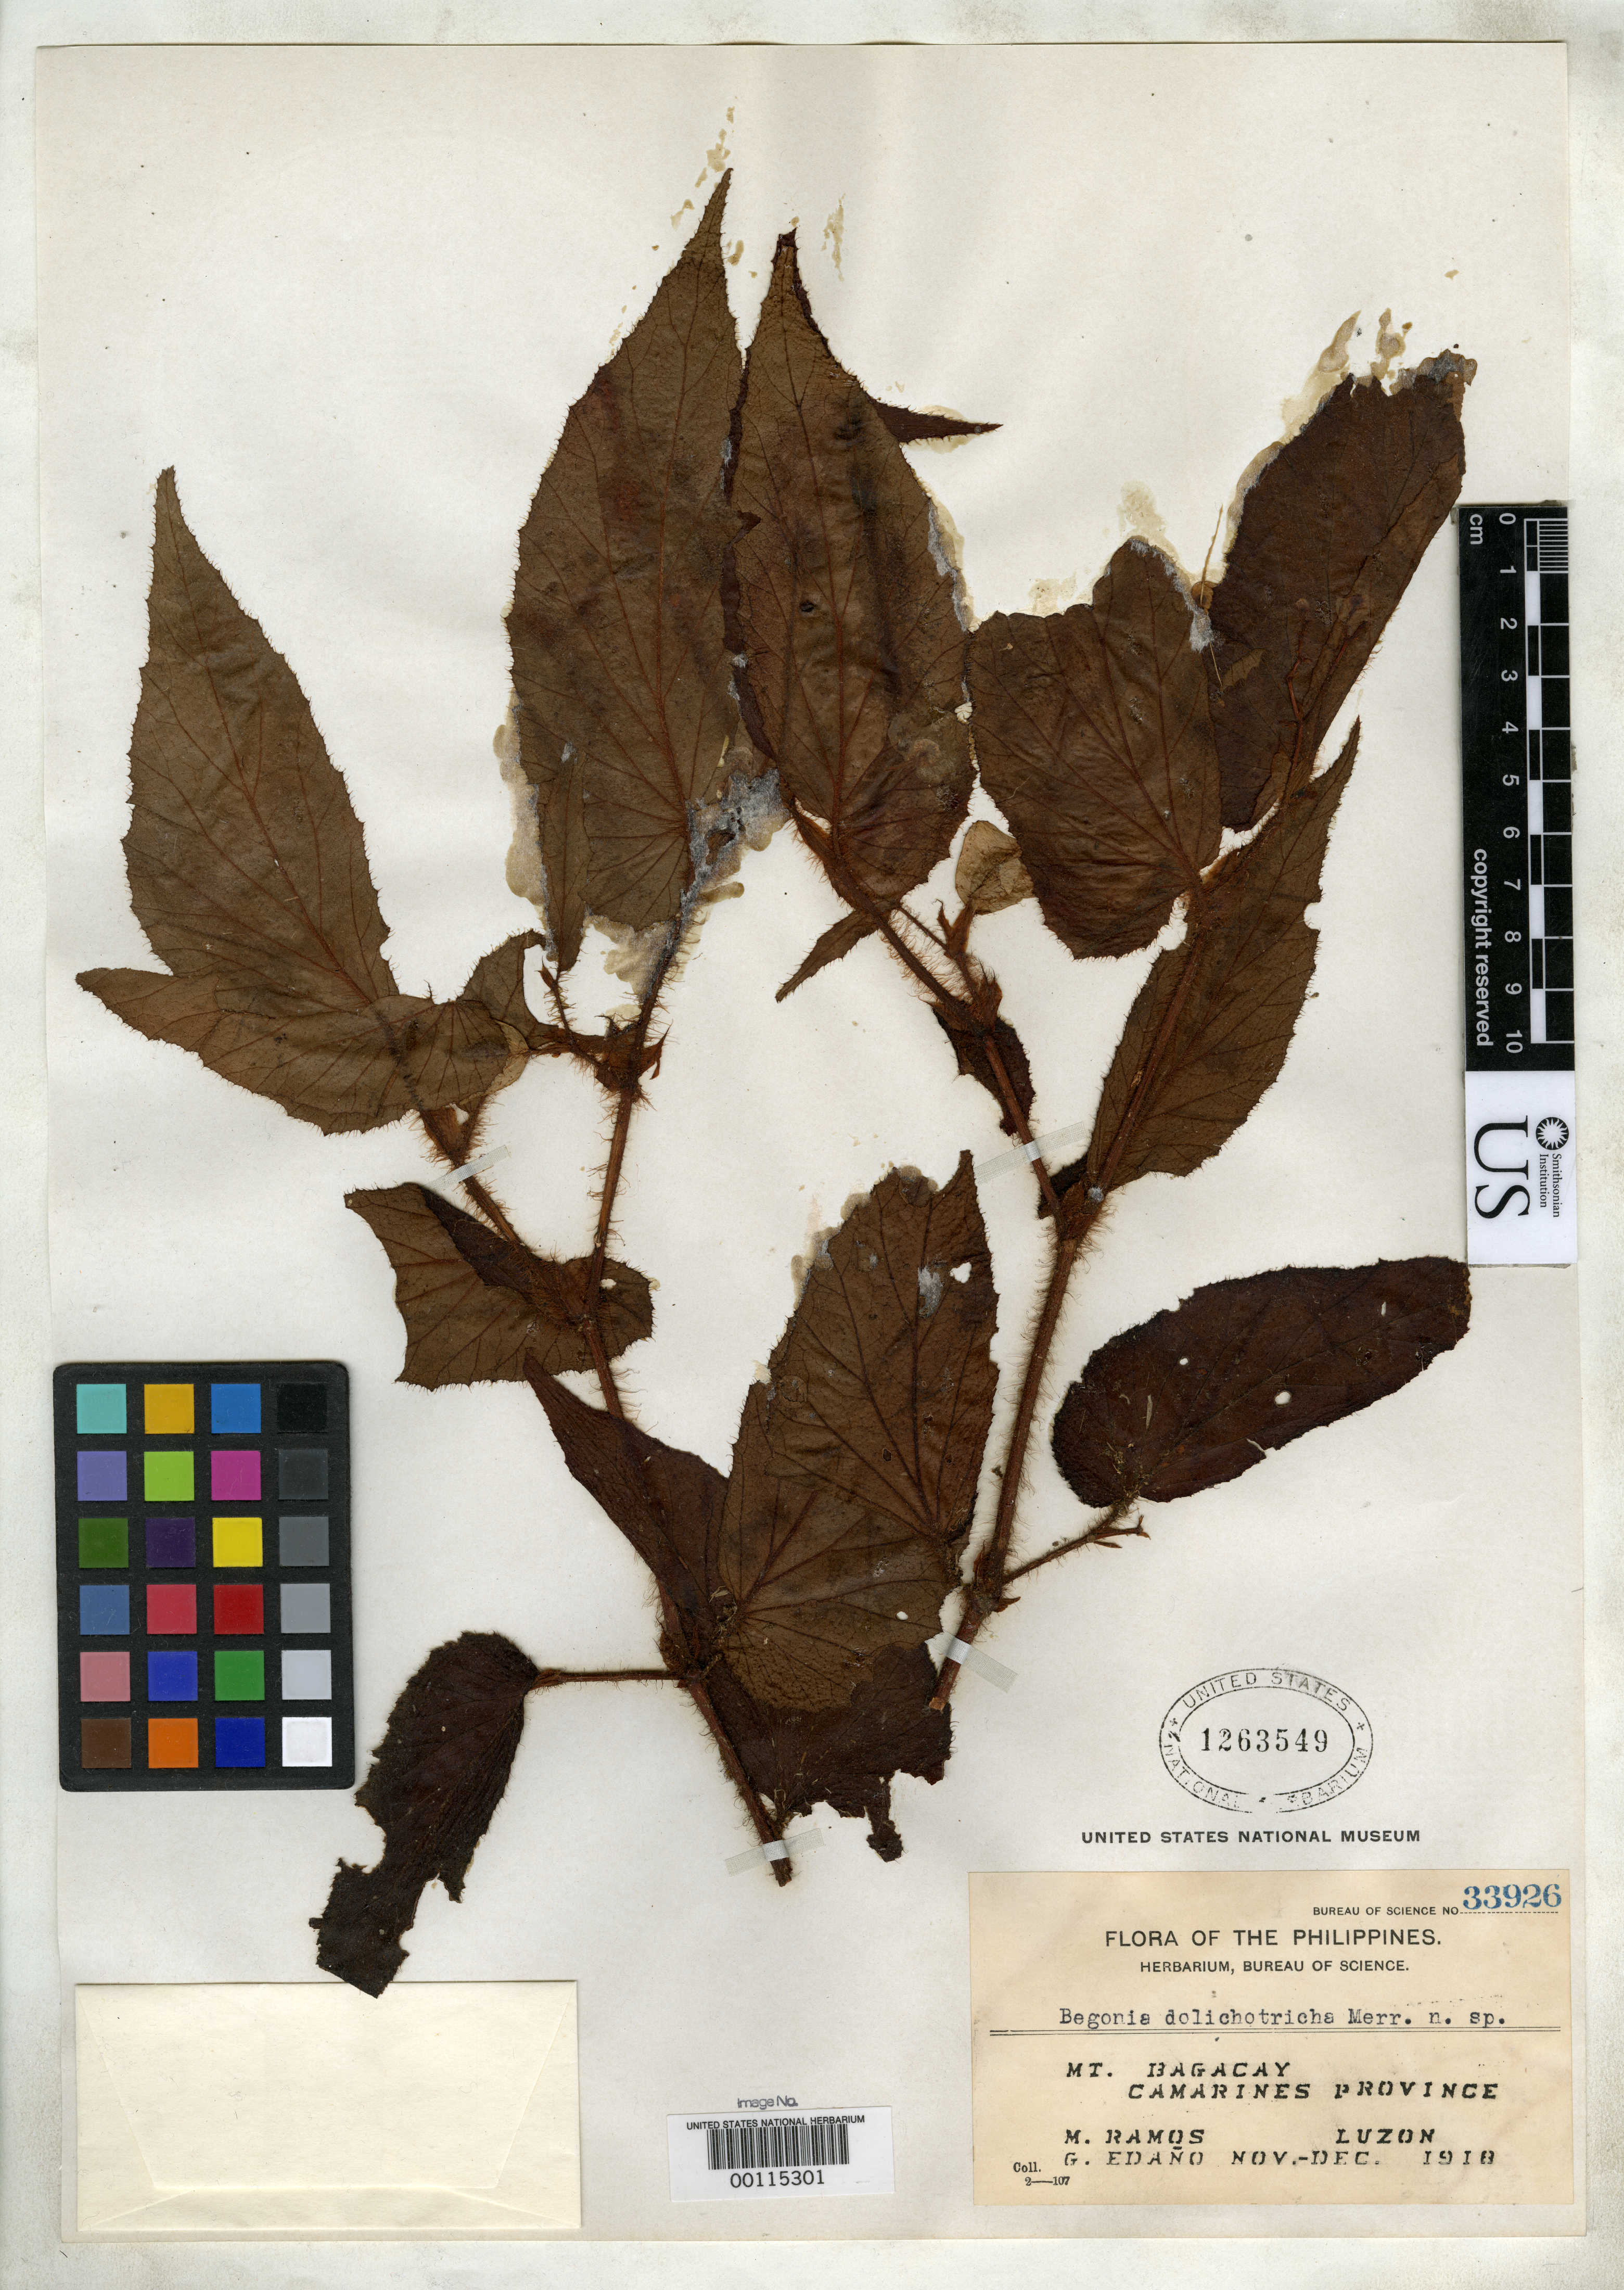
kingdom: Plantae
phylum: Tracheophyta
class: Magnoliopsida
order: Cucurbitales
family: Begoniaceae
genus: Begonia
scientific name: Begonia dolichotricha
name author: Merr.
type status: Isotype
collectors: M. Ramos & G. E. Edaño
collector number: Bur. Sci. 33926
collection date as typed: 18 Dec 1918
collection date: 1918-12-18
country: Philippines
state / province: Bicol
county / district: Camarines Norte / Camarines Sur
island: Luzon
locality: Mt. Bagacay.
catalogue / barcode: US 1263549